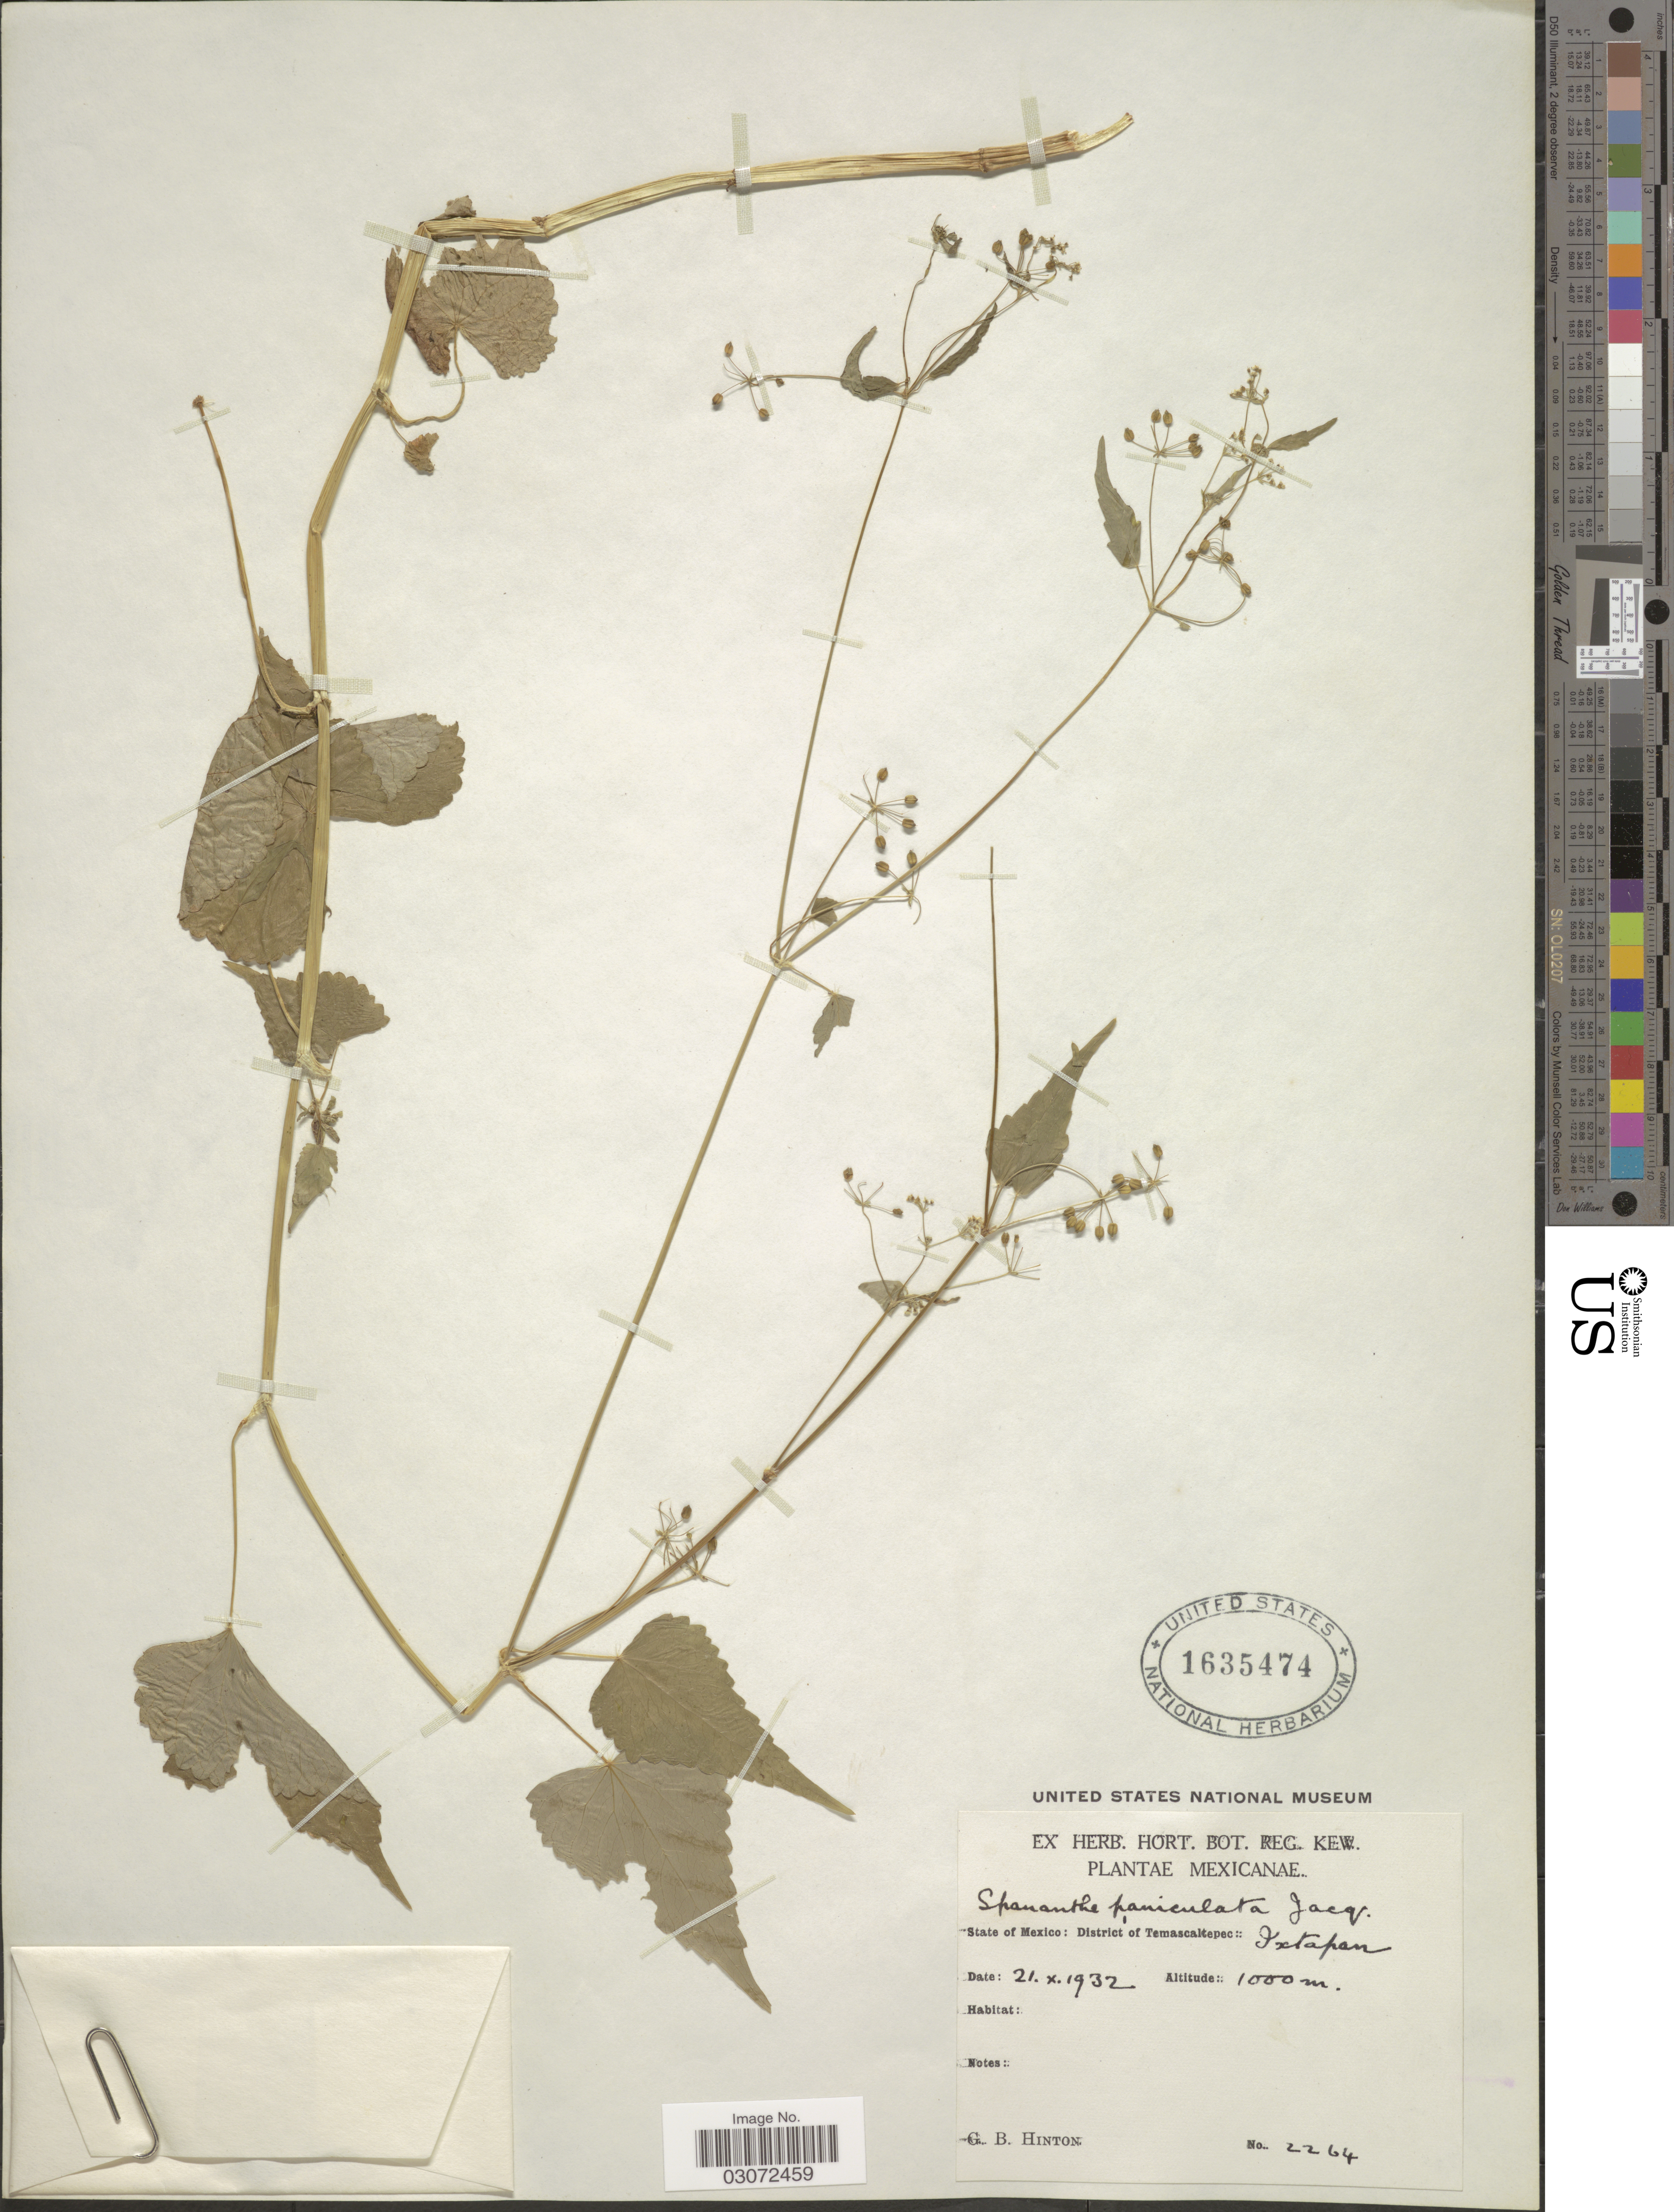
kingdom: Plantae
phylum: Tracheophyta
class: Magnoliopsida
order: Apiales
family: Apiaceae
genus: Spananthe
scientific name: Spananthe paniculata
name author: Jacq.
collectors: G. B. Hinton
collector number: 2264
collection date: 1932-10-21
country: Mexico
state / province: México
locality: District of Temascaltepec: Ixtapan.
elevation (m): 1000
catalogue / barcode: US 1635474